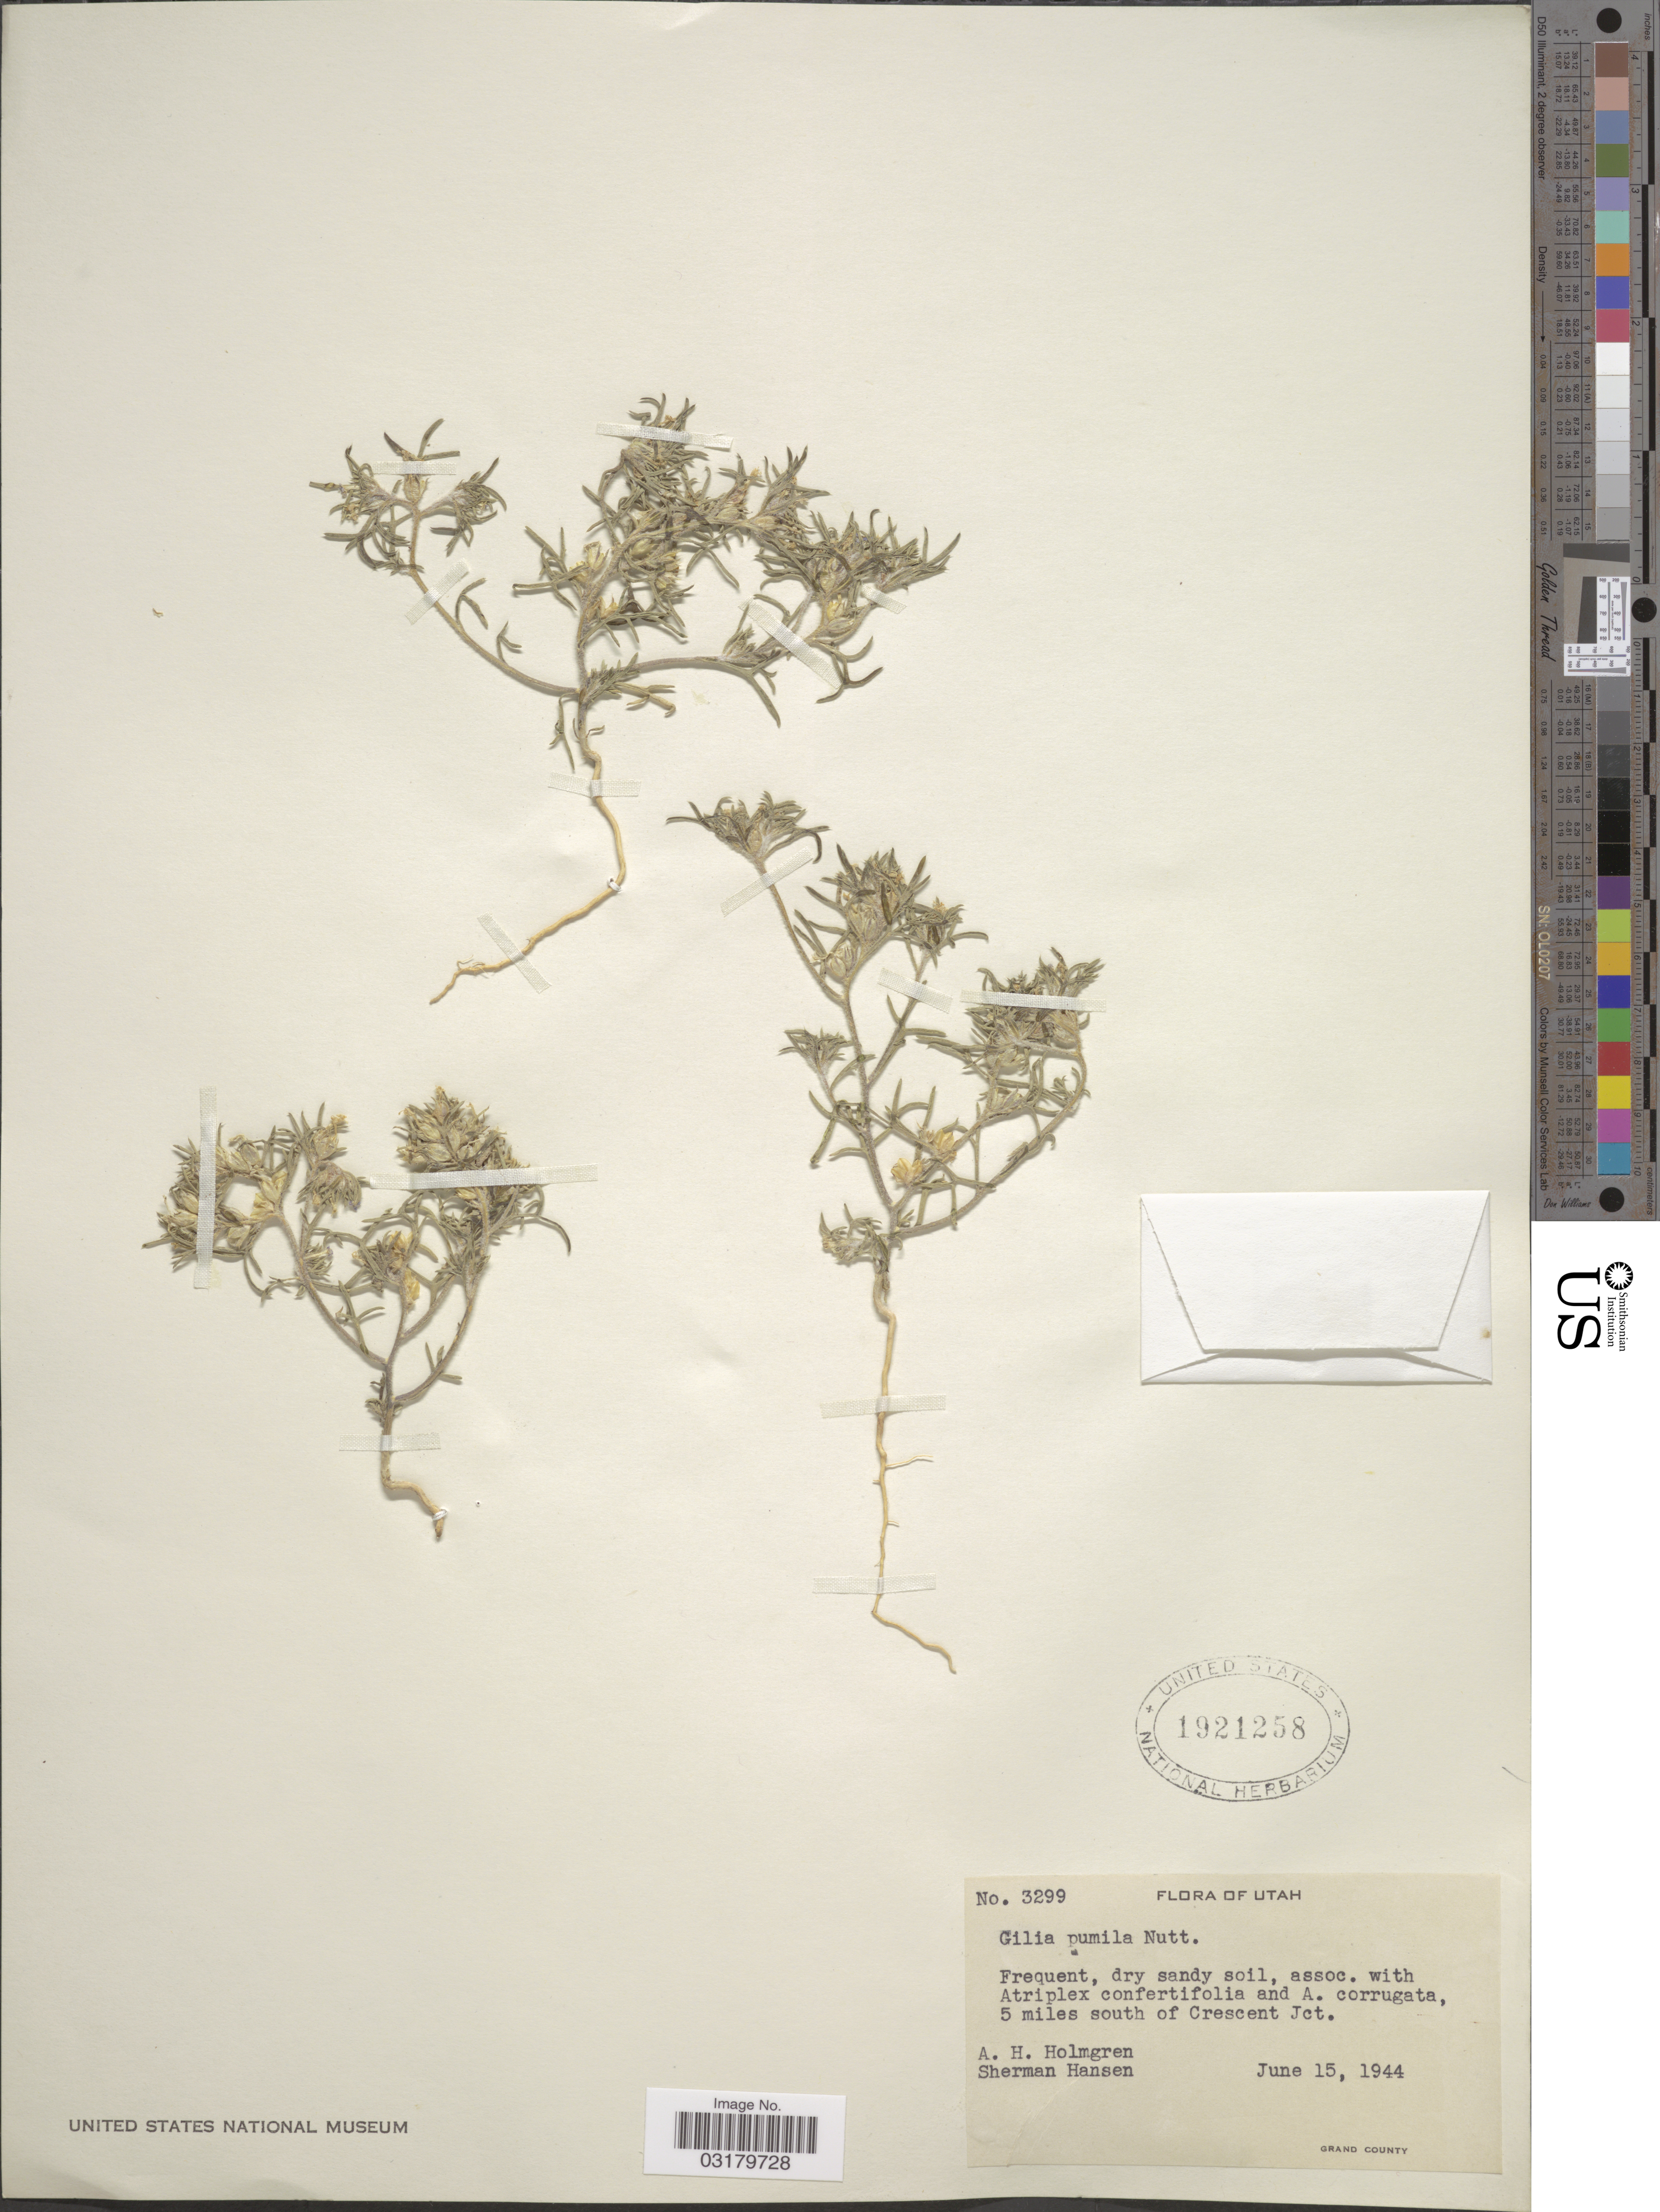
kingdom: Plantae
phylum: Tracheophyta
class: Magnoliopsida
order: Ericales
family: Polemoniaceae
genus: Ipomopsis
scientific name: Ipomopsis pumila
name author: (Nutt.) V.E. Grant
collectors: A. H. Holmgren & S. Hansen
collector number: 3299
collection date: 1944-06-15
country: United States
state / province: Utah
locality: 5 miles south of Crescent Jct.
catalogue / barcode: US 1921258